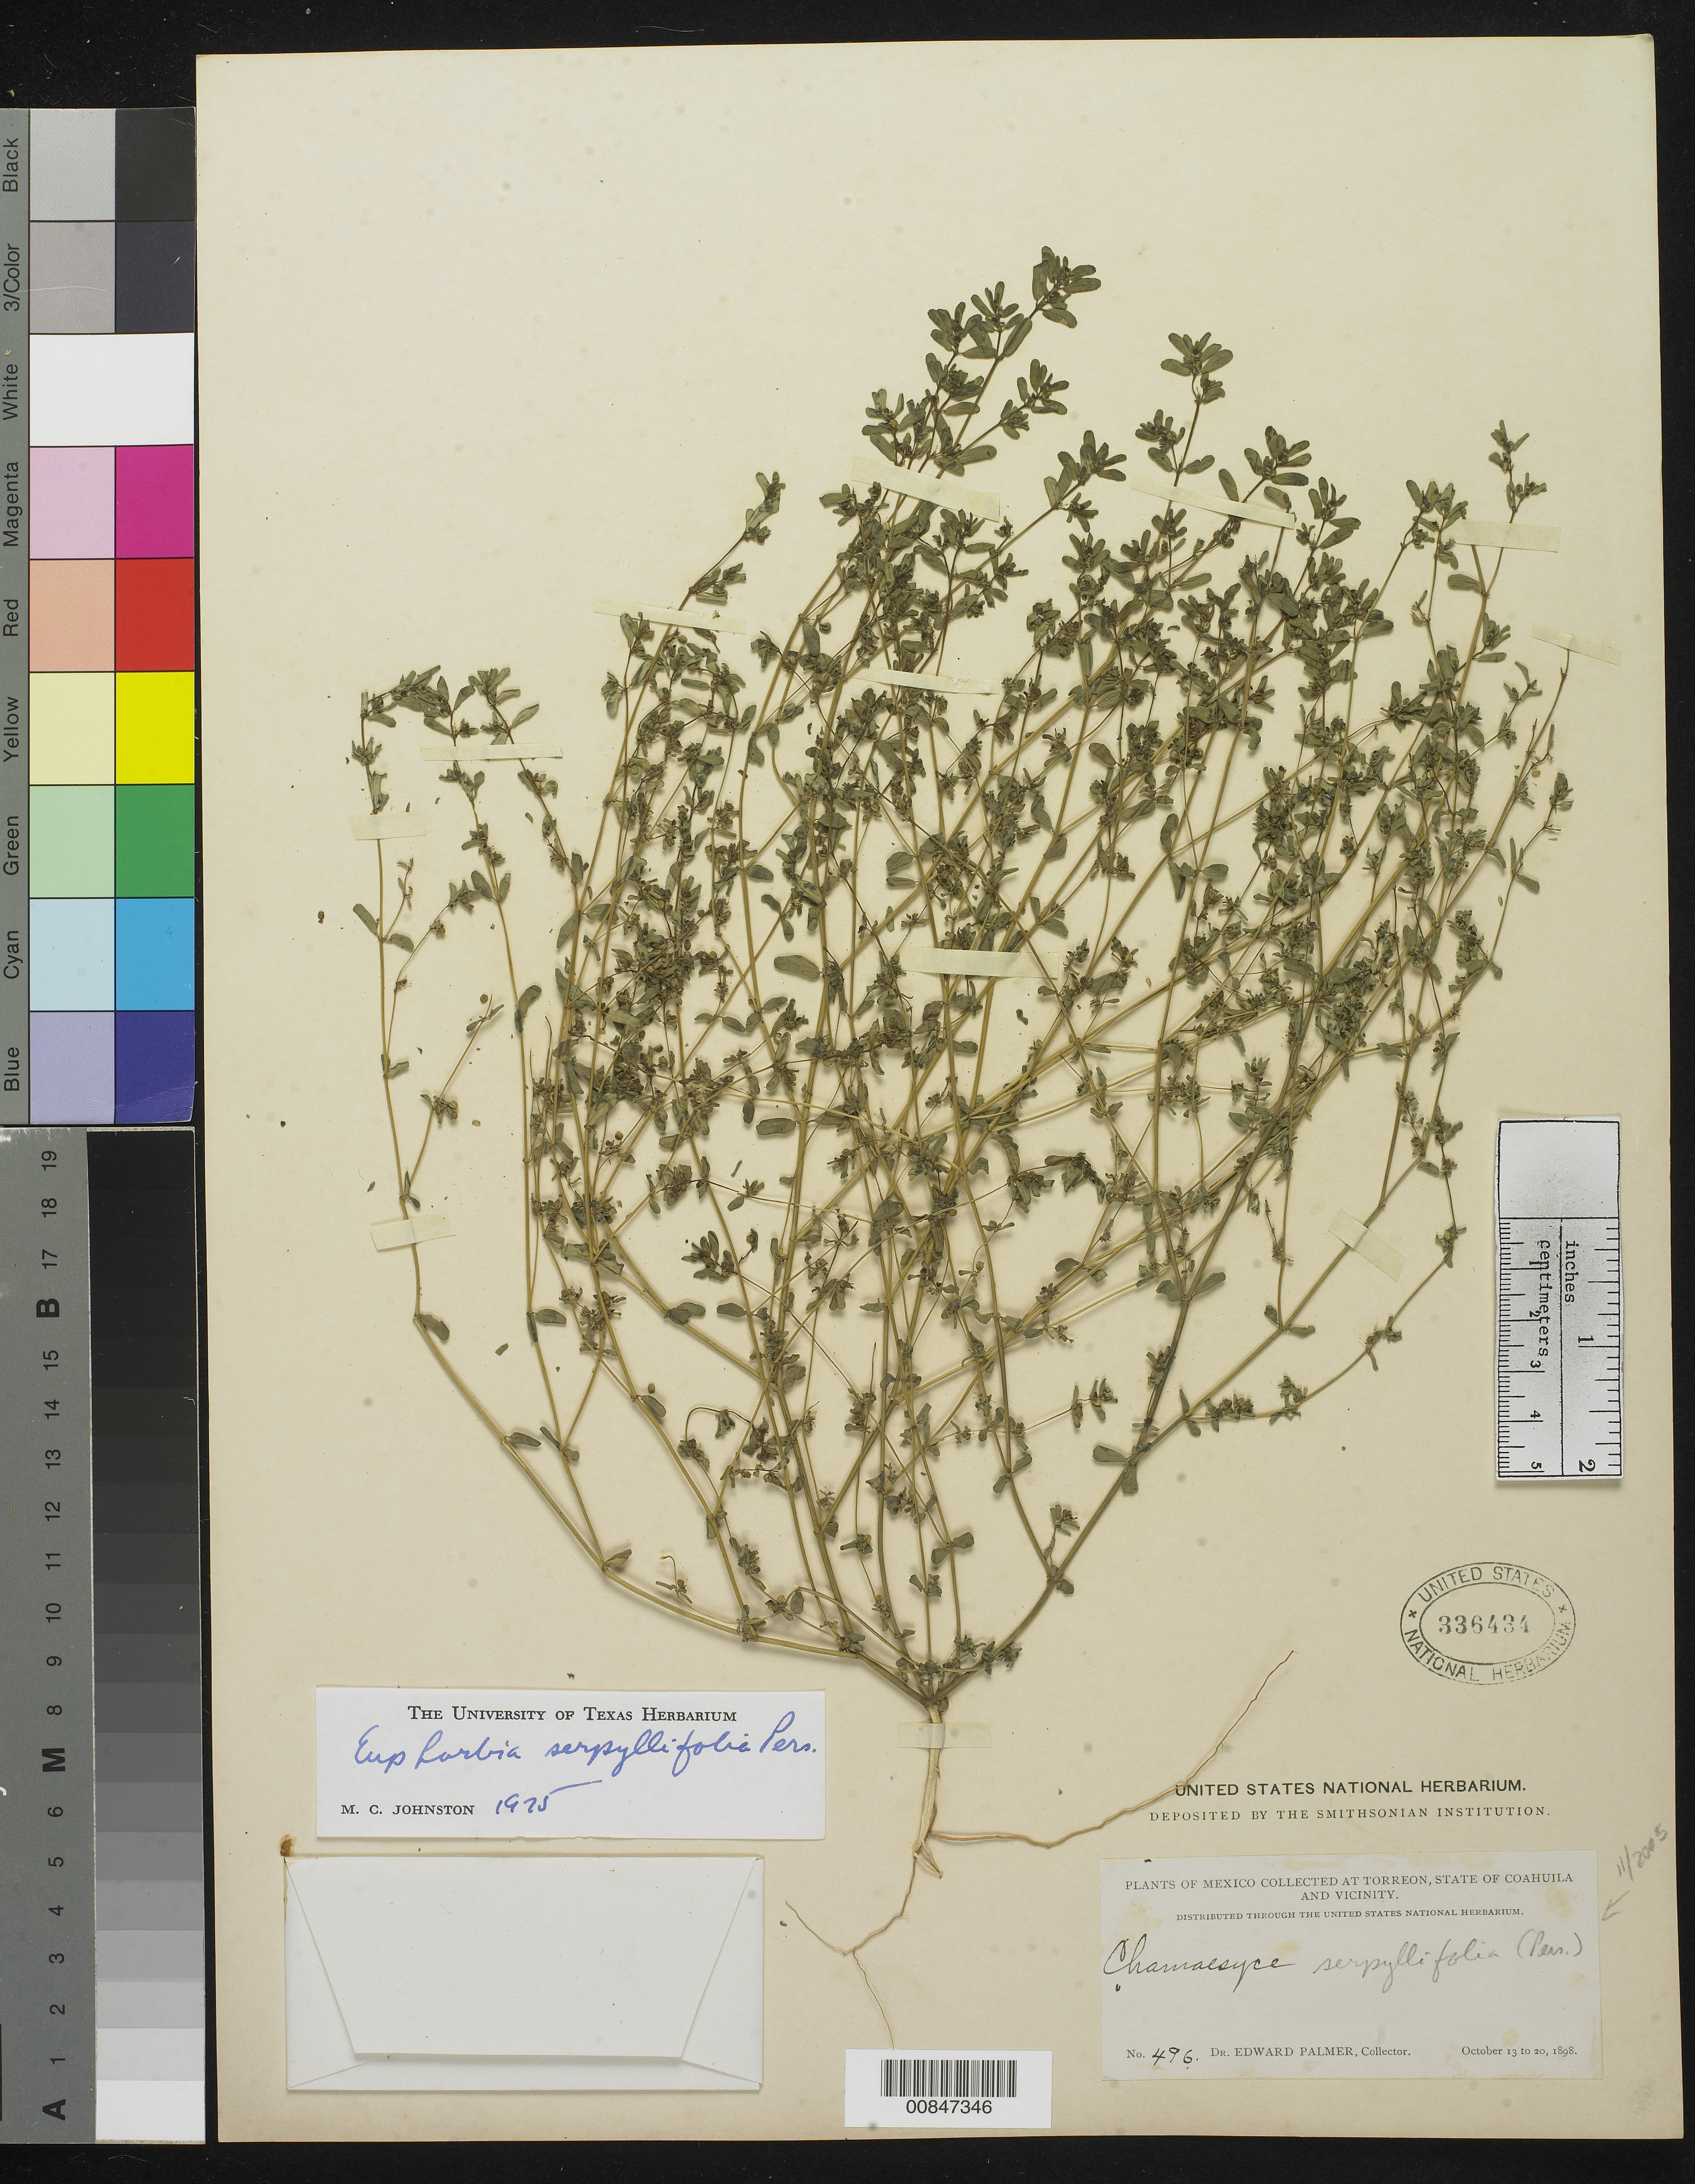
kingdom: Plantae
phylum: Tracheophyta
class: Magnoliopsida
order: Malpighiales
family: Euphorbiaceae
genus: Euphorbia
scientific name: Euphorbia serpillifolia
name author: Pers.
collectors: E. Palmer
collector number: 496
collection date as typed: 13 Oct 1898 to 20 Oct 1898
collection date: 1898-10-13/1898-10-20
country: Mexico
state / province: Coahuila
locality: Torreon, Coahuila and vicinity.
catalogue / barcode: US 336434